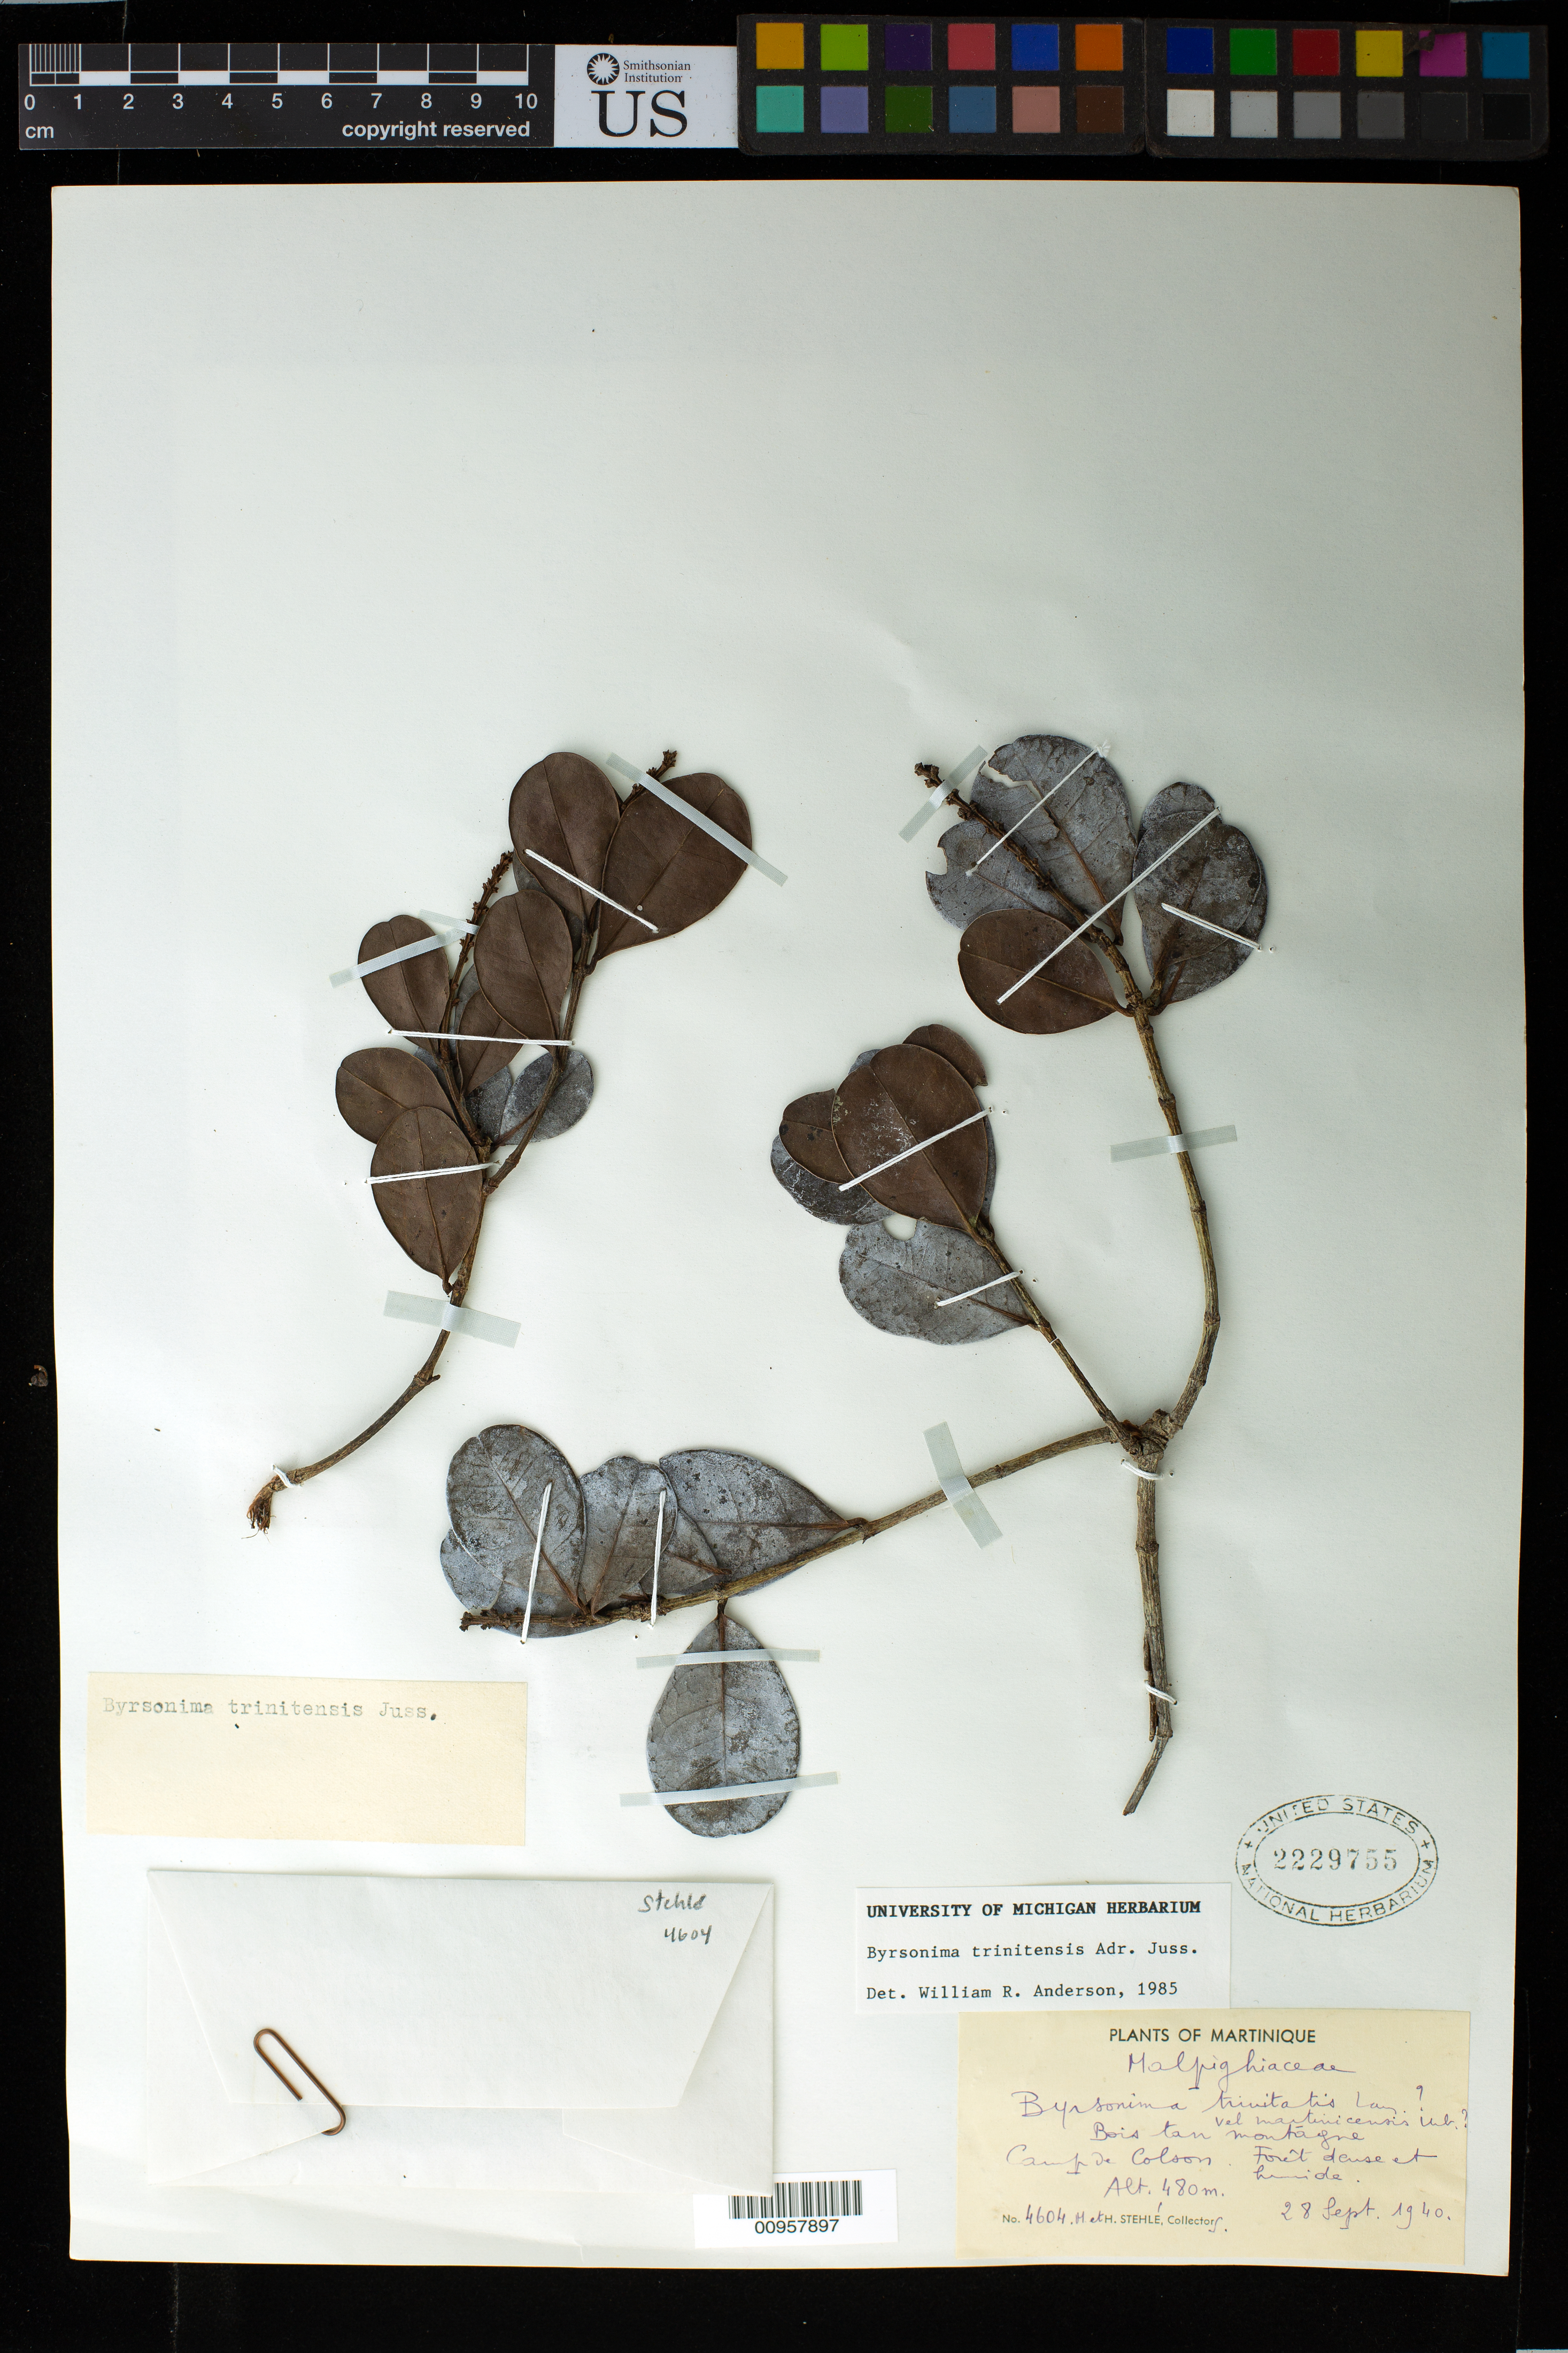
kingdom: Plantae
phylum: Tracheophyta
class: Magnoliopsida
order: Malpighiales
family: Malpighiaceae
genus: Byrsonima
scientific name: Byrsonima trinitensis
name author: A. Juss.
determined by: Anderson, W. R., (MICH), University of Michigan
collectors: H. Stehlé & M. Stehlé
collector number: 4604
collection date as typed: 28 Sep 1940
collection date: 1940-09-28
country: Martinique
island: Martinique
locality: Camp de Colon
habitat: Forêt dense et humide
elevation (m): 480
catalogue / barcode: US 2229755